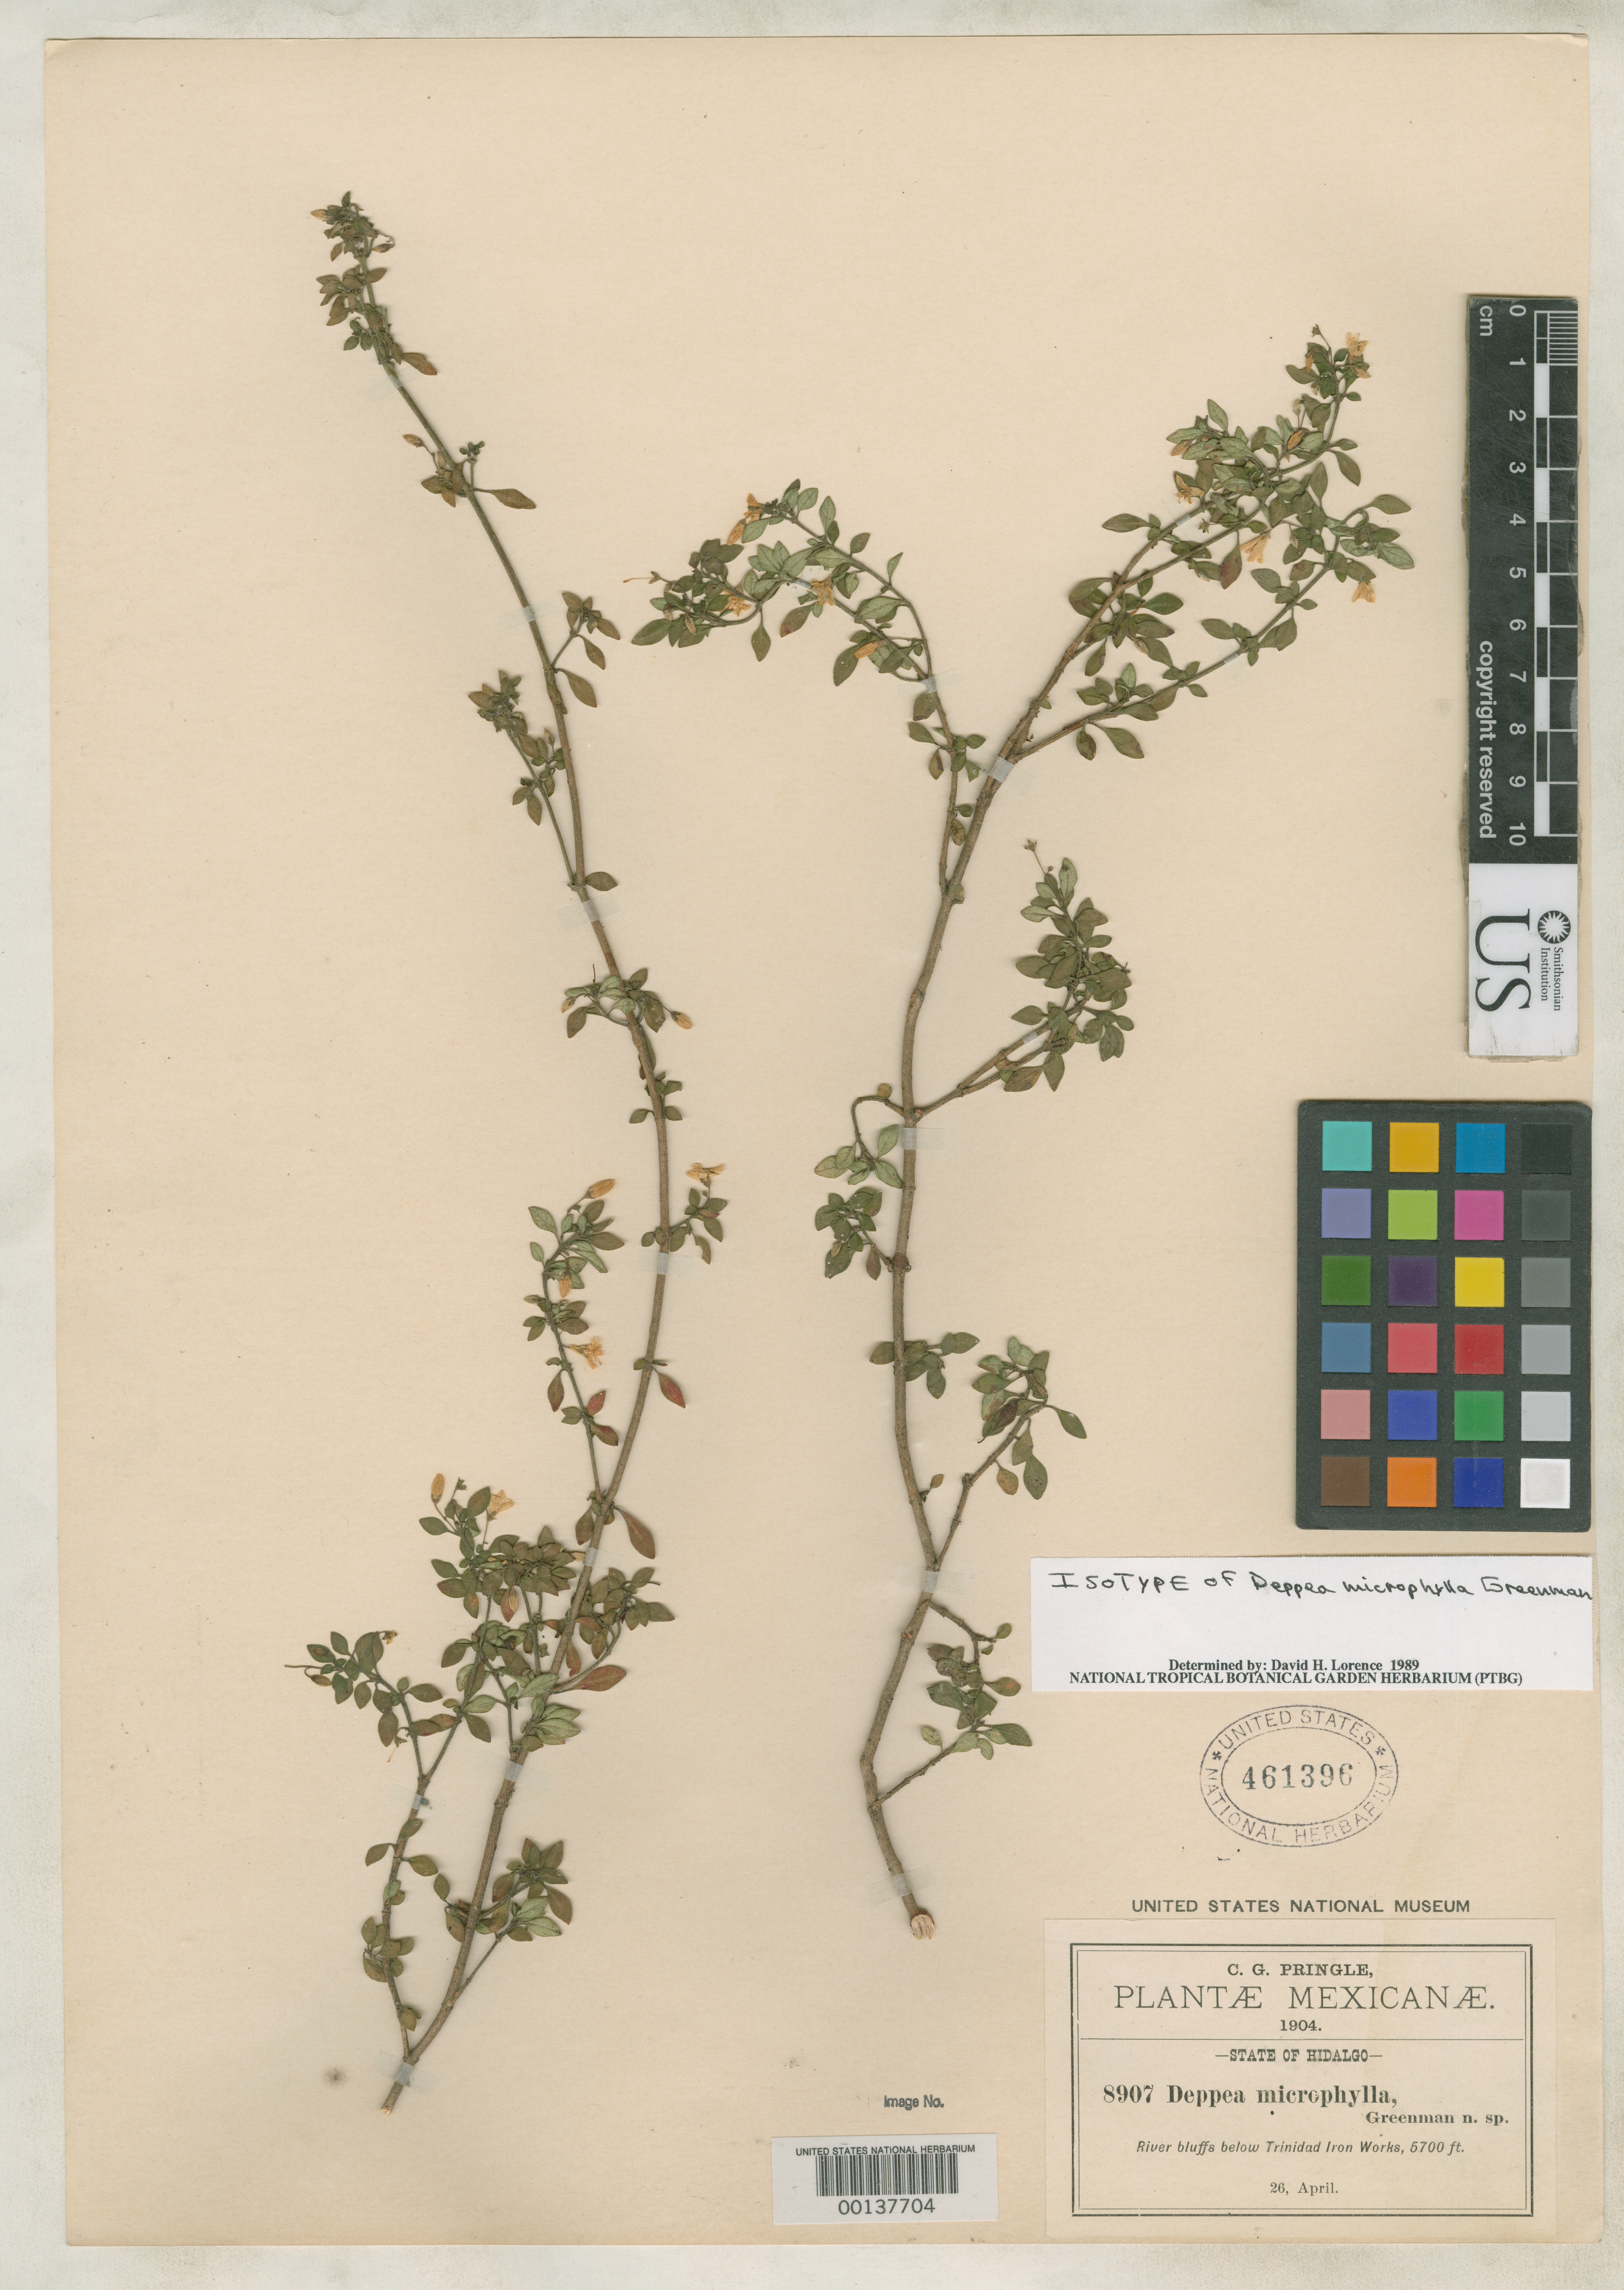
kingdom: Plantae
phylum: Tracheophyta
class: Magnoliopsida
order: Gentianales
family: Rubiaceae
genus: Deppea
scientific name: Deppea microphylla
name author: Greenm.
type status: Isotype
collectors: C. G. Pringle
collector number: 8907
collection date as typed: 26 Apr 1904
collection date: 1904-04-26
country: Mexico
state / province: Hidalgo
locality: Below Trinidad Iron Works.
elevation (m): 1735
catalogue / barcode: US 461396